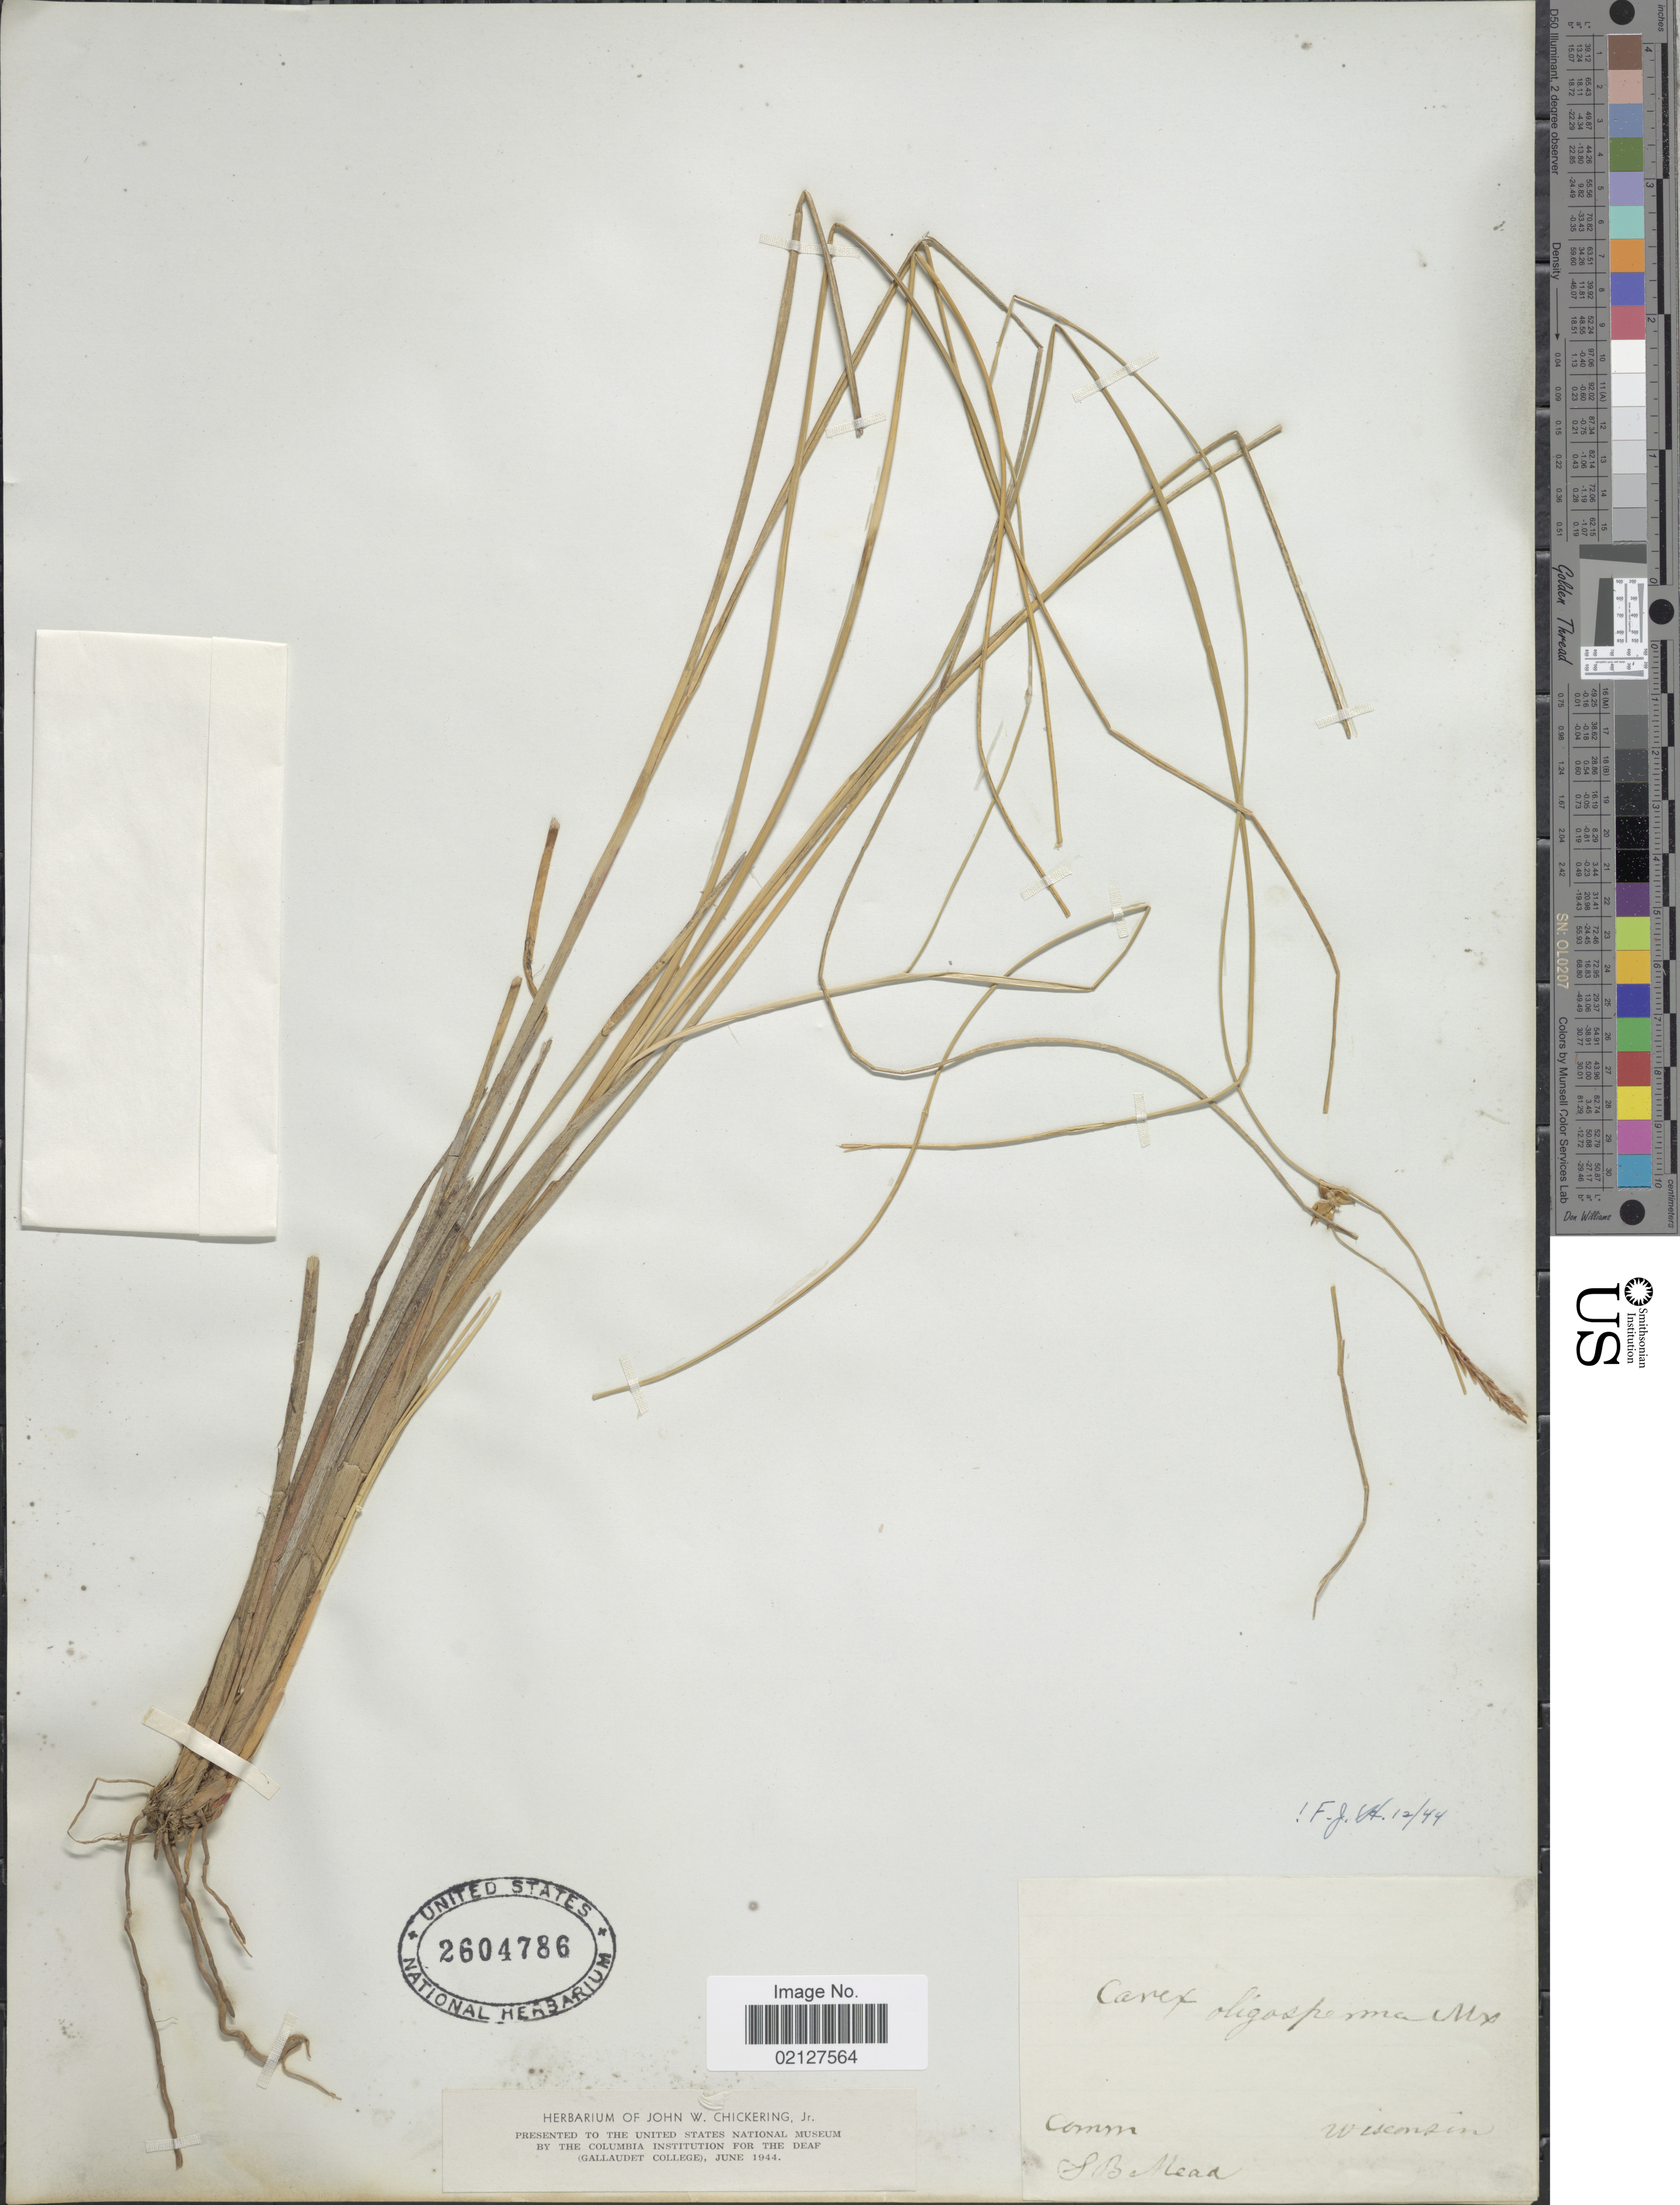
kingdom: Plantae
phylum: Tracheophyta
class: Liliopsida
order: Poales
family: Cyperaceae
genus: Carex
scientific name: Carex oligosperma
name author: Michx.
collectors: S. Mead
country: United States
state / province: Wisconsin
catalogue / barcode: US 2604786